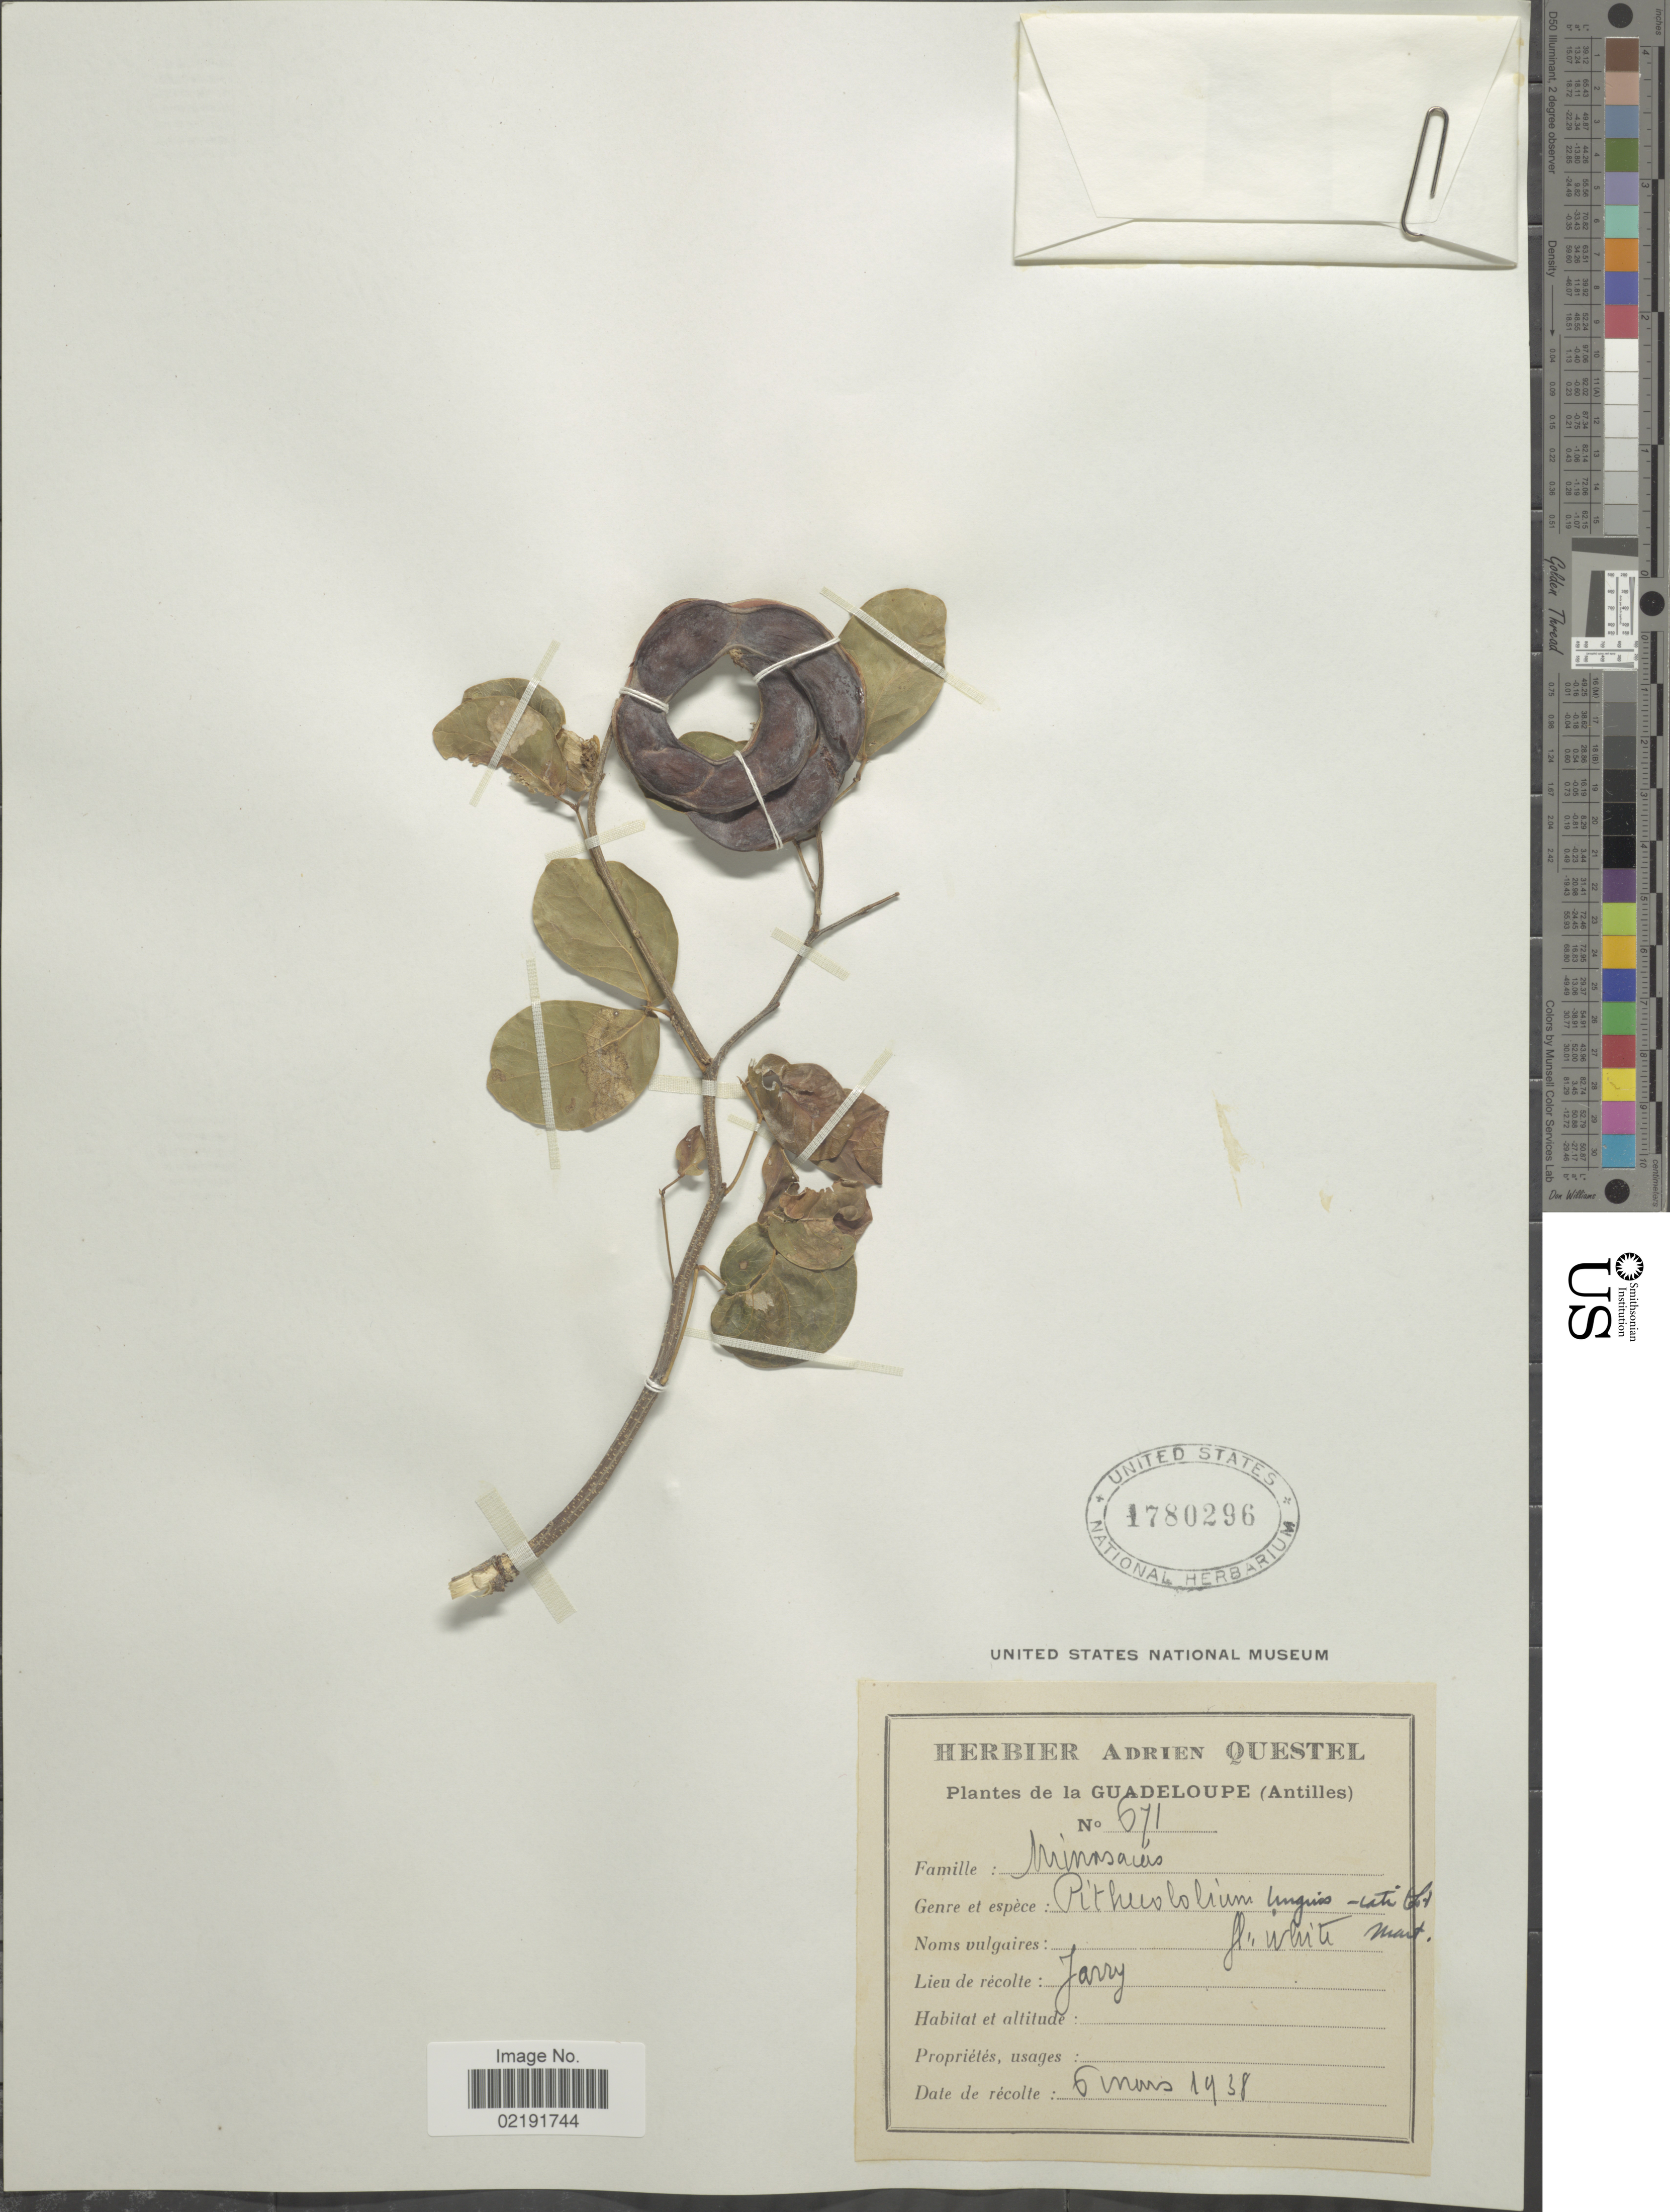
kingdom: Plantae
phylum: Tracheophyta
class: Magnoliopsida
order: Fabales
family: Fabaceae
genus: Pithecellobium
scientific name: Pithecellobium unguis-cati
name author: (L.) Benth.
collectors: ex herb. A. Questal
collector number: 671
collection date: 1938-03-06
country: Guadeloupe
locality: Antilles. Jarry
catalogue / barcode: US 1780296